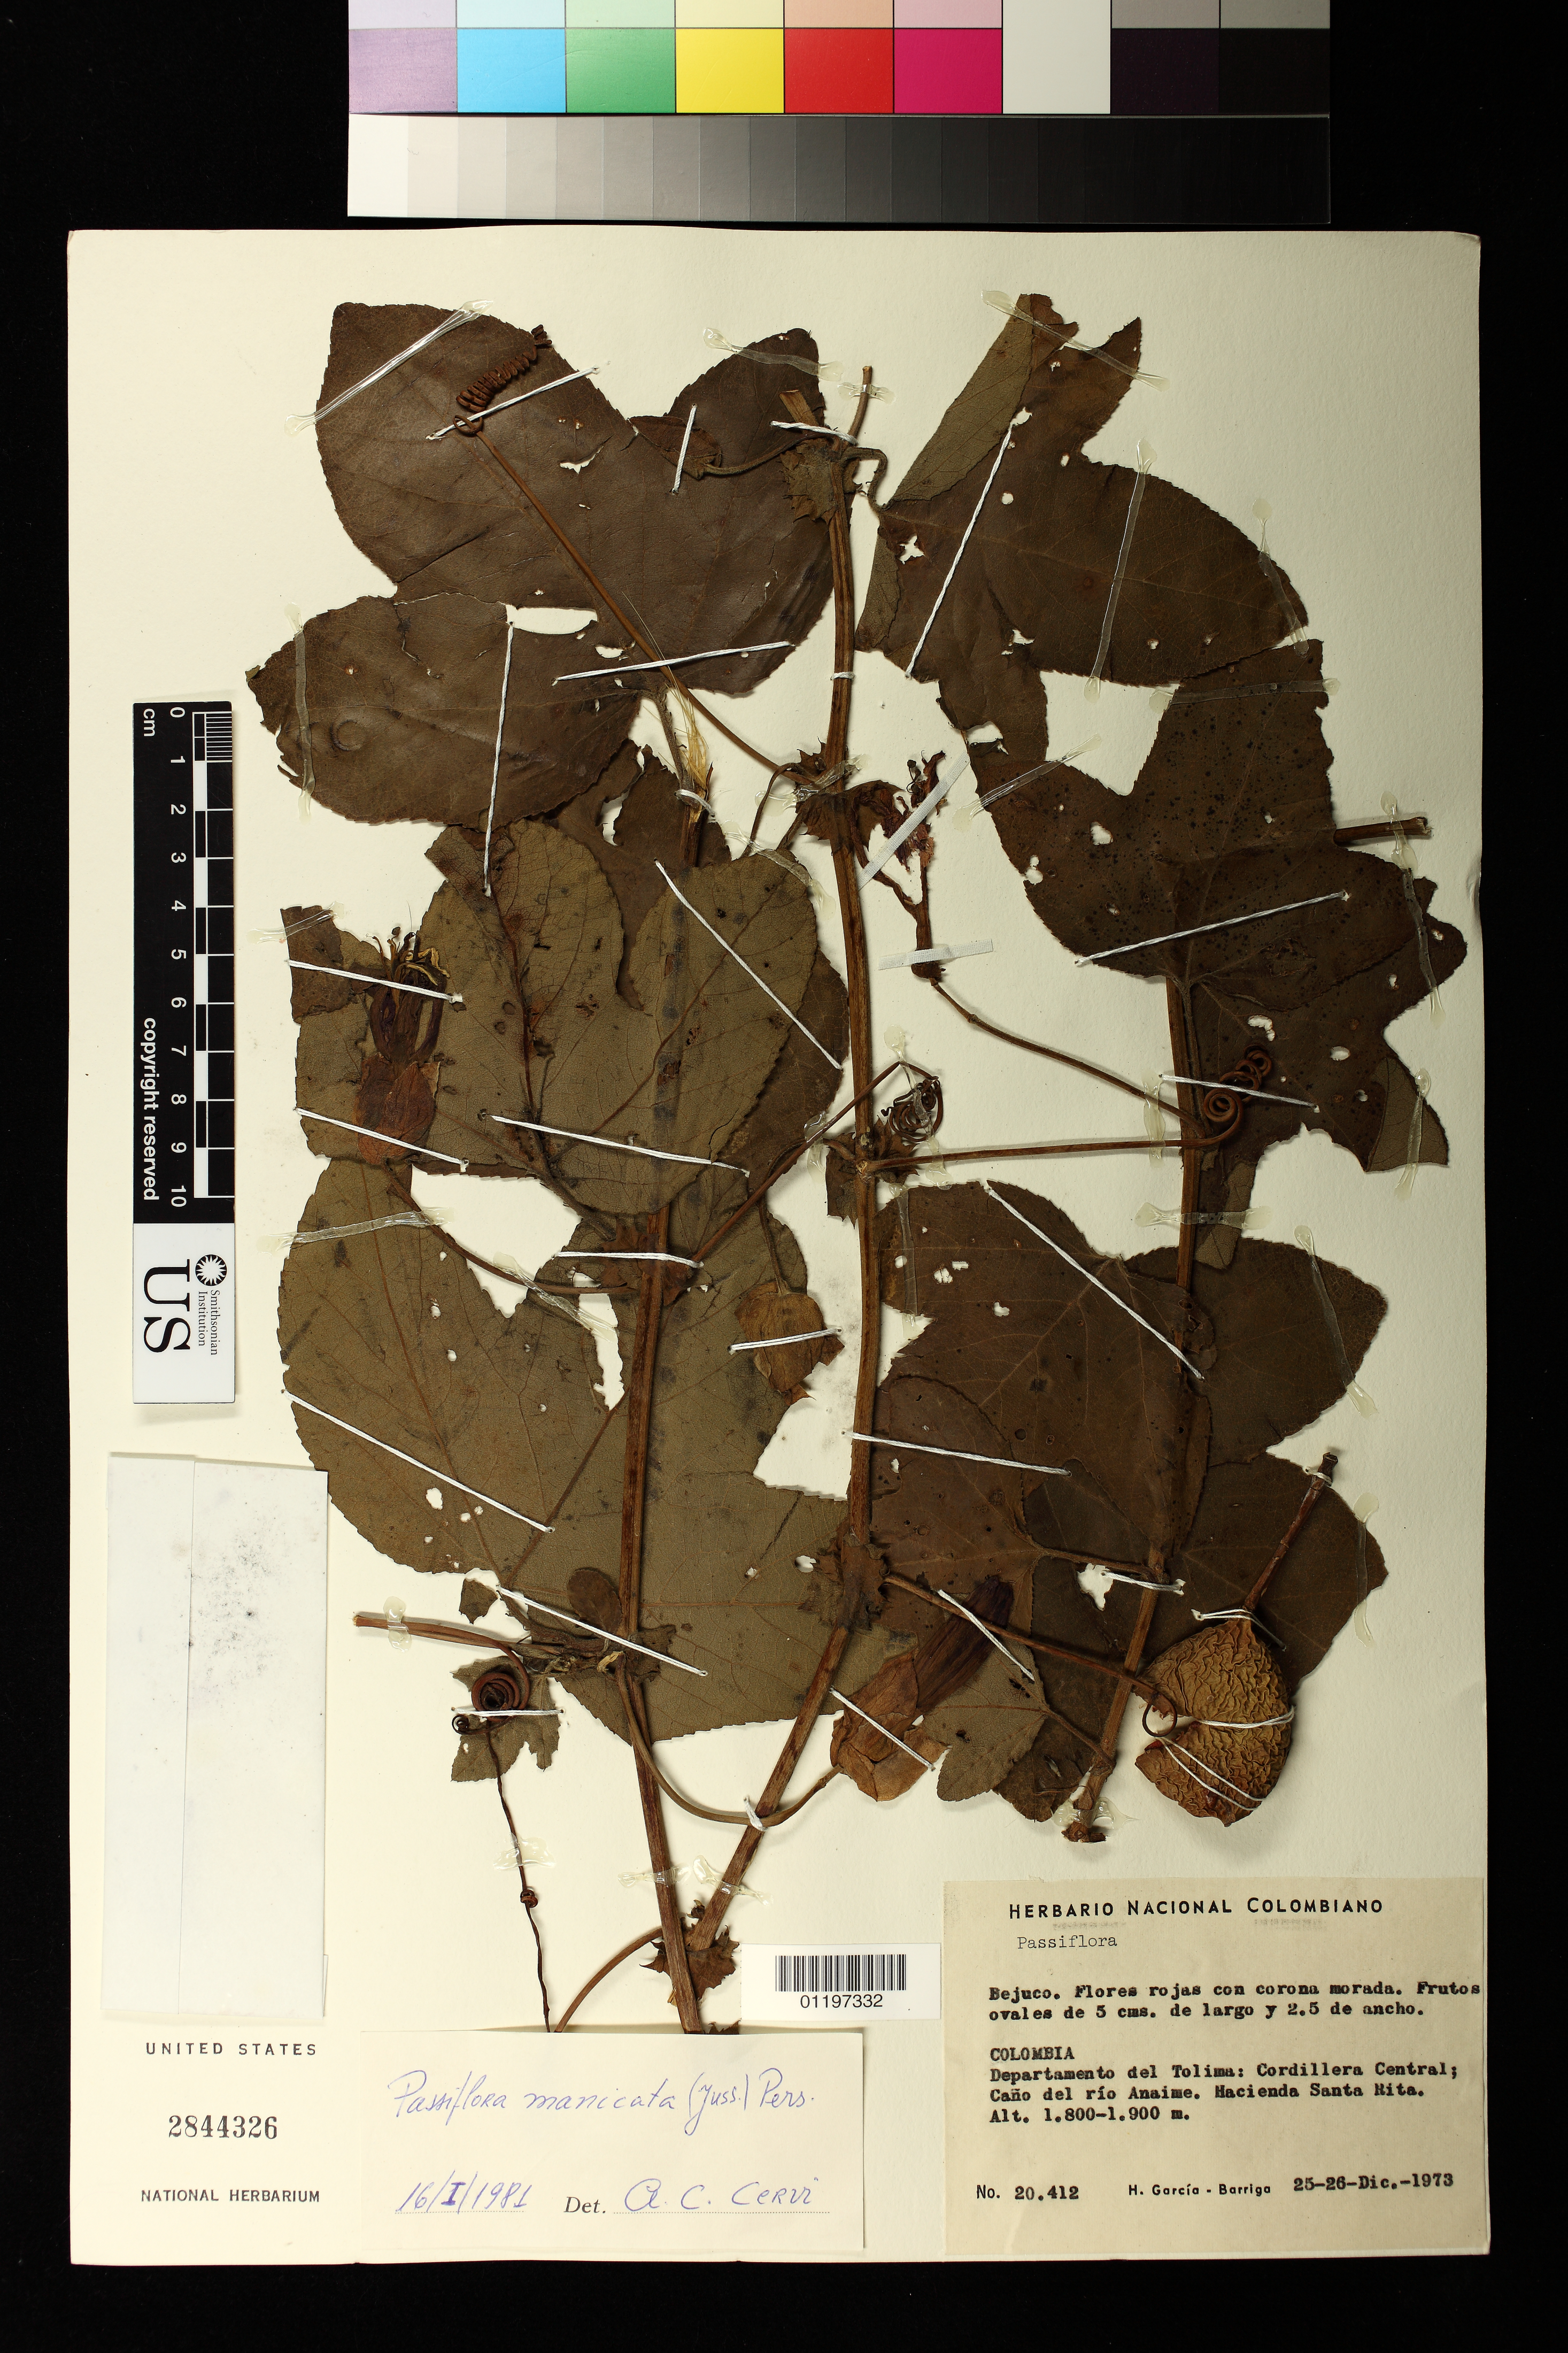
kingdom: Plantae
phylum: Tracheophyta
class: Magnoliopsida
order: Malpighiales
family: Passifloraceae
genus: Passiflora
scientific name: Passiflora manicata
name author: (Juss.) Pers.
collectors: H. García Barriga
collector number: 20412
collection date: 1973-12-25/1973-12-26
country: Colombia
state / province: Tolima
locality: Cordillera Central; Caño del rio Anaime. Hacienda Santa Hita.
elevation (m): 1800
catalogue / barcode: US 2844326